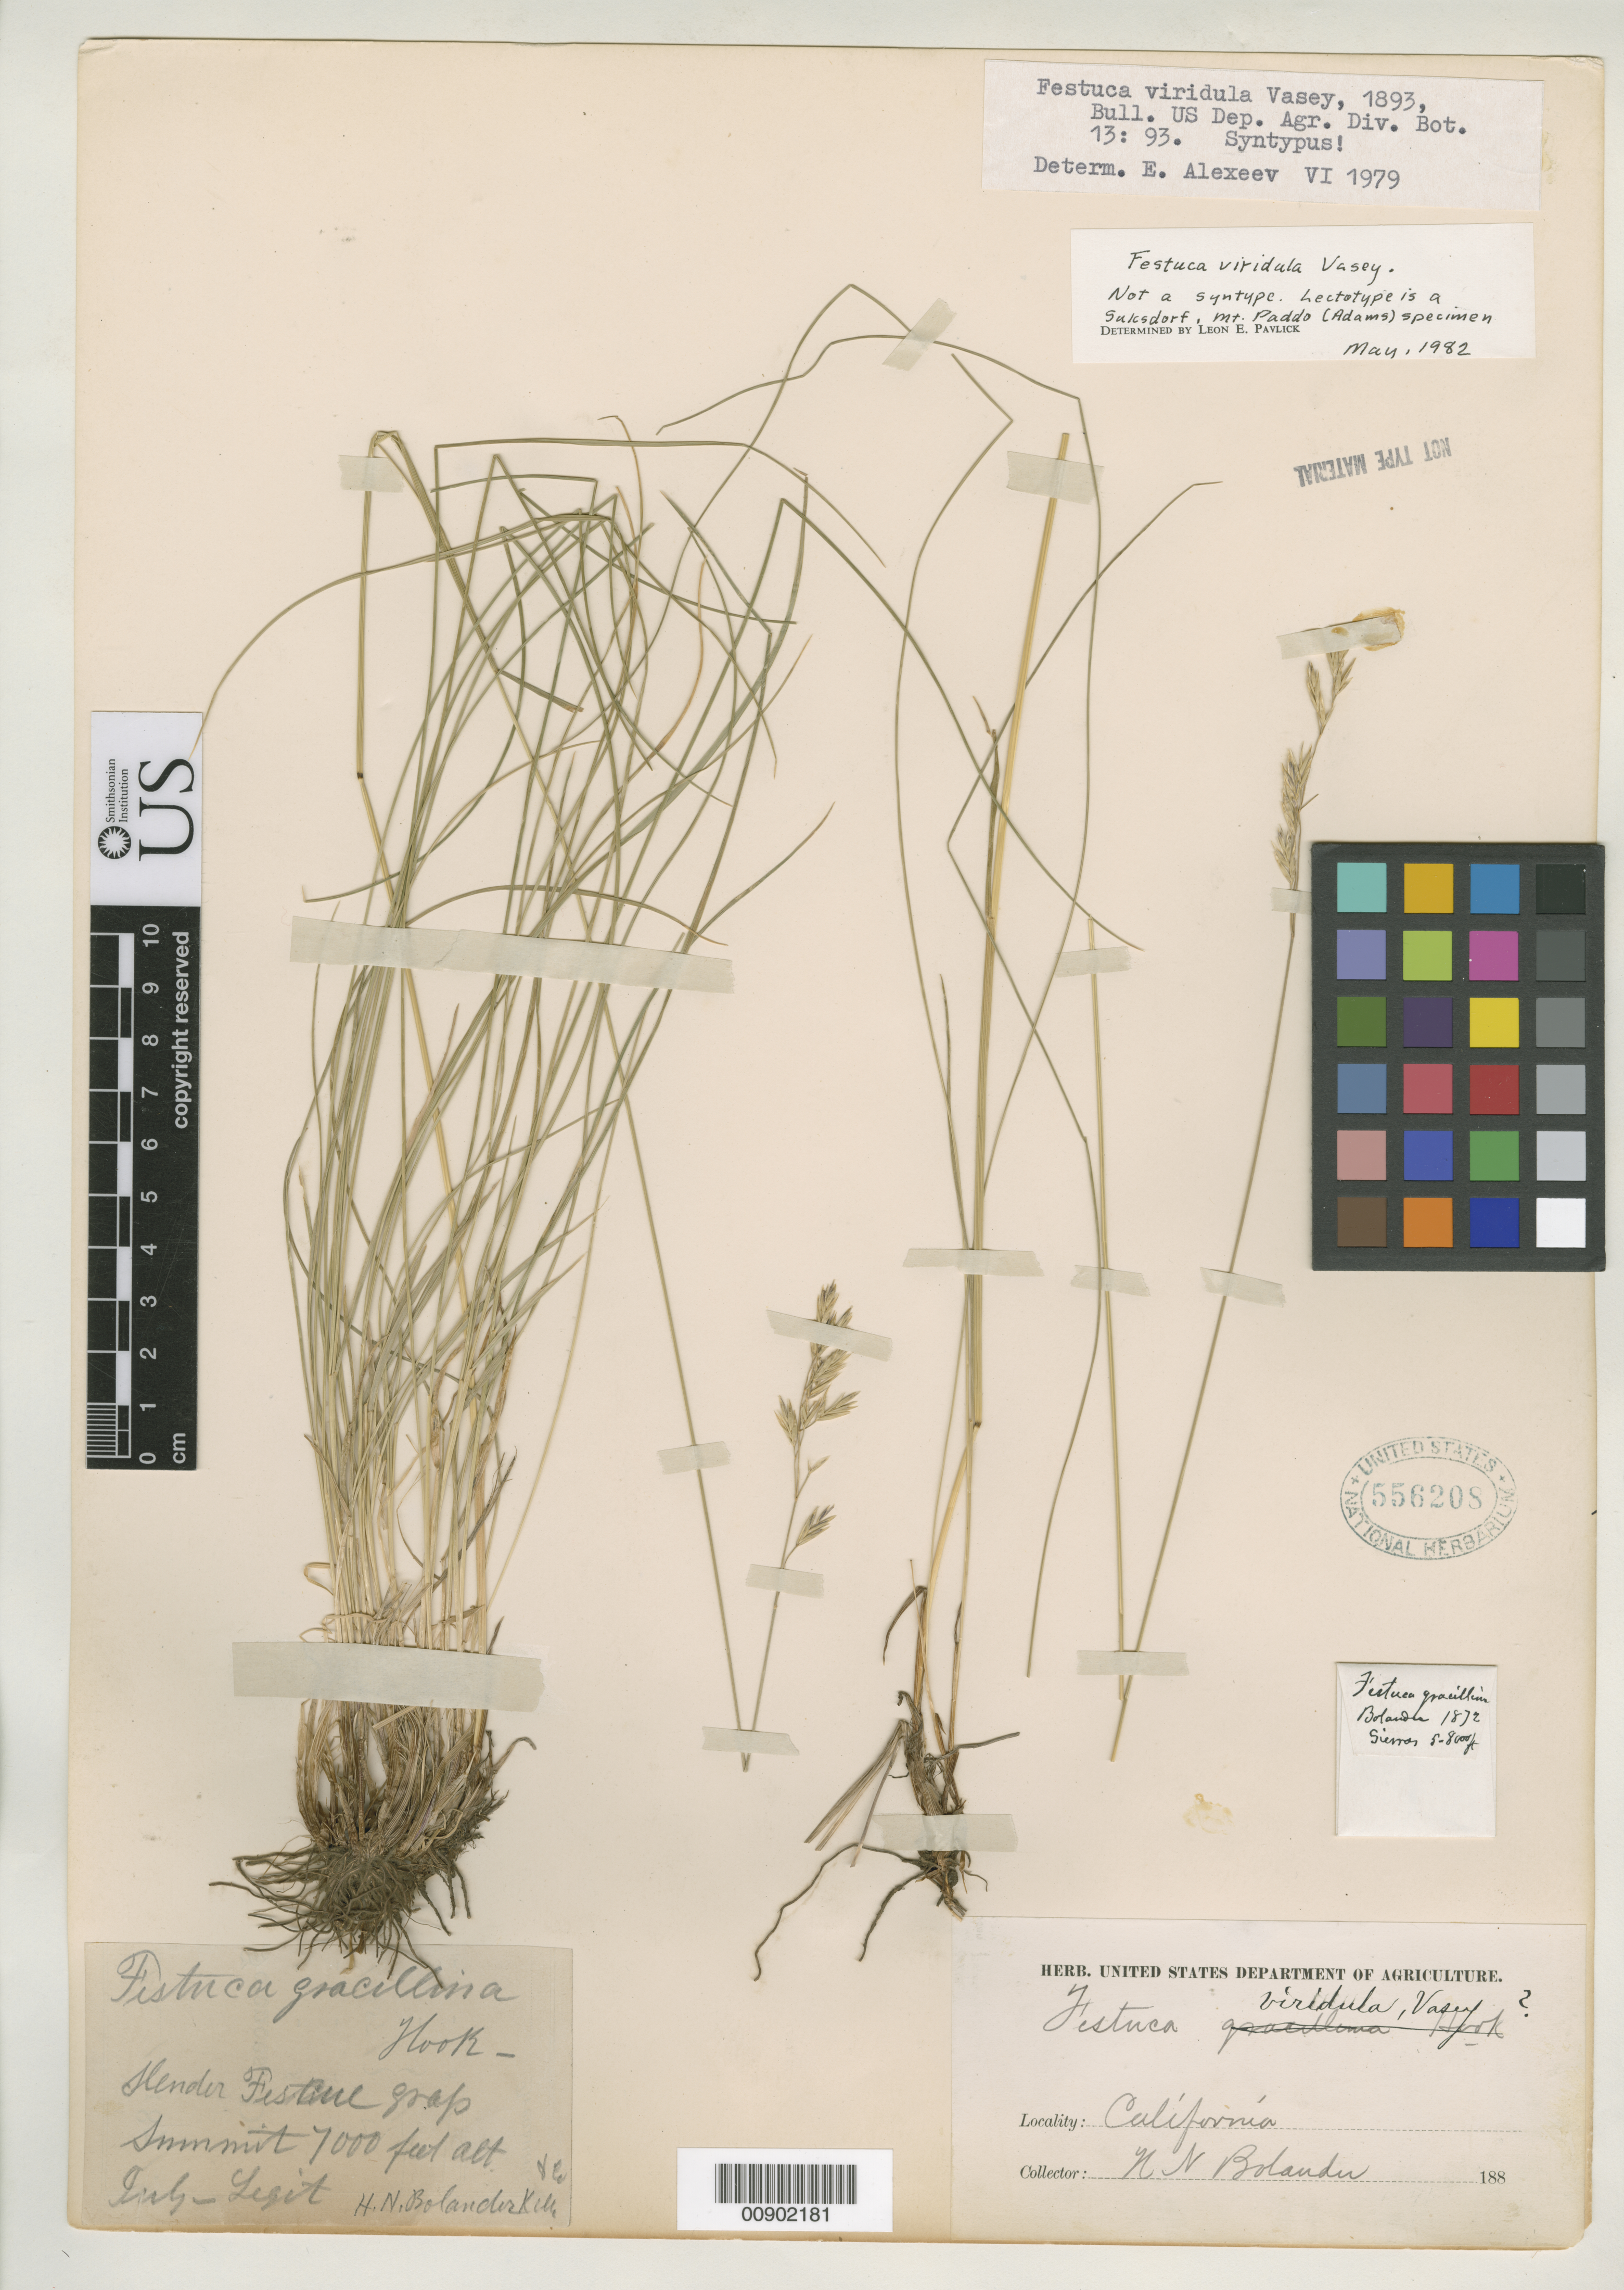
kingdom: Plantae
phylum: Tracheophyta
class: Liliopsida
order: Poales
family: Poaceae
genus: Festuca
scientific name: Festuca viridula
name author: Vasey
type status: Possible Syntype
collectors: H. Bolander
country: United States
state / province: California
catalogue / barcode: US 556208